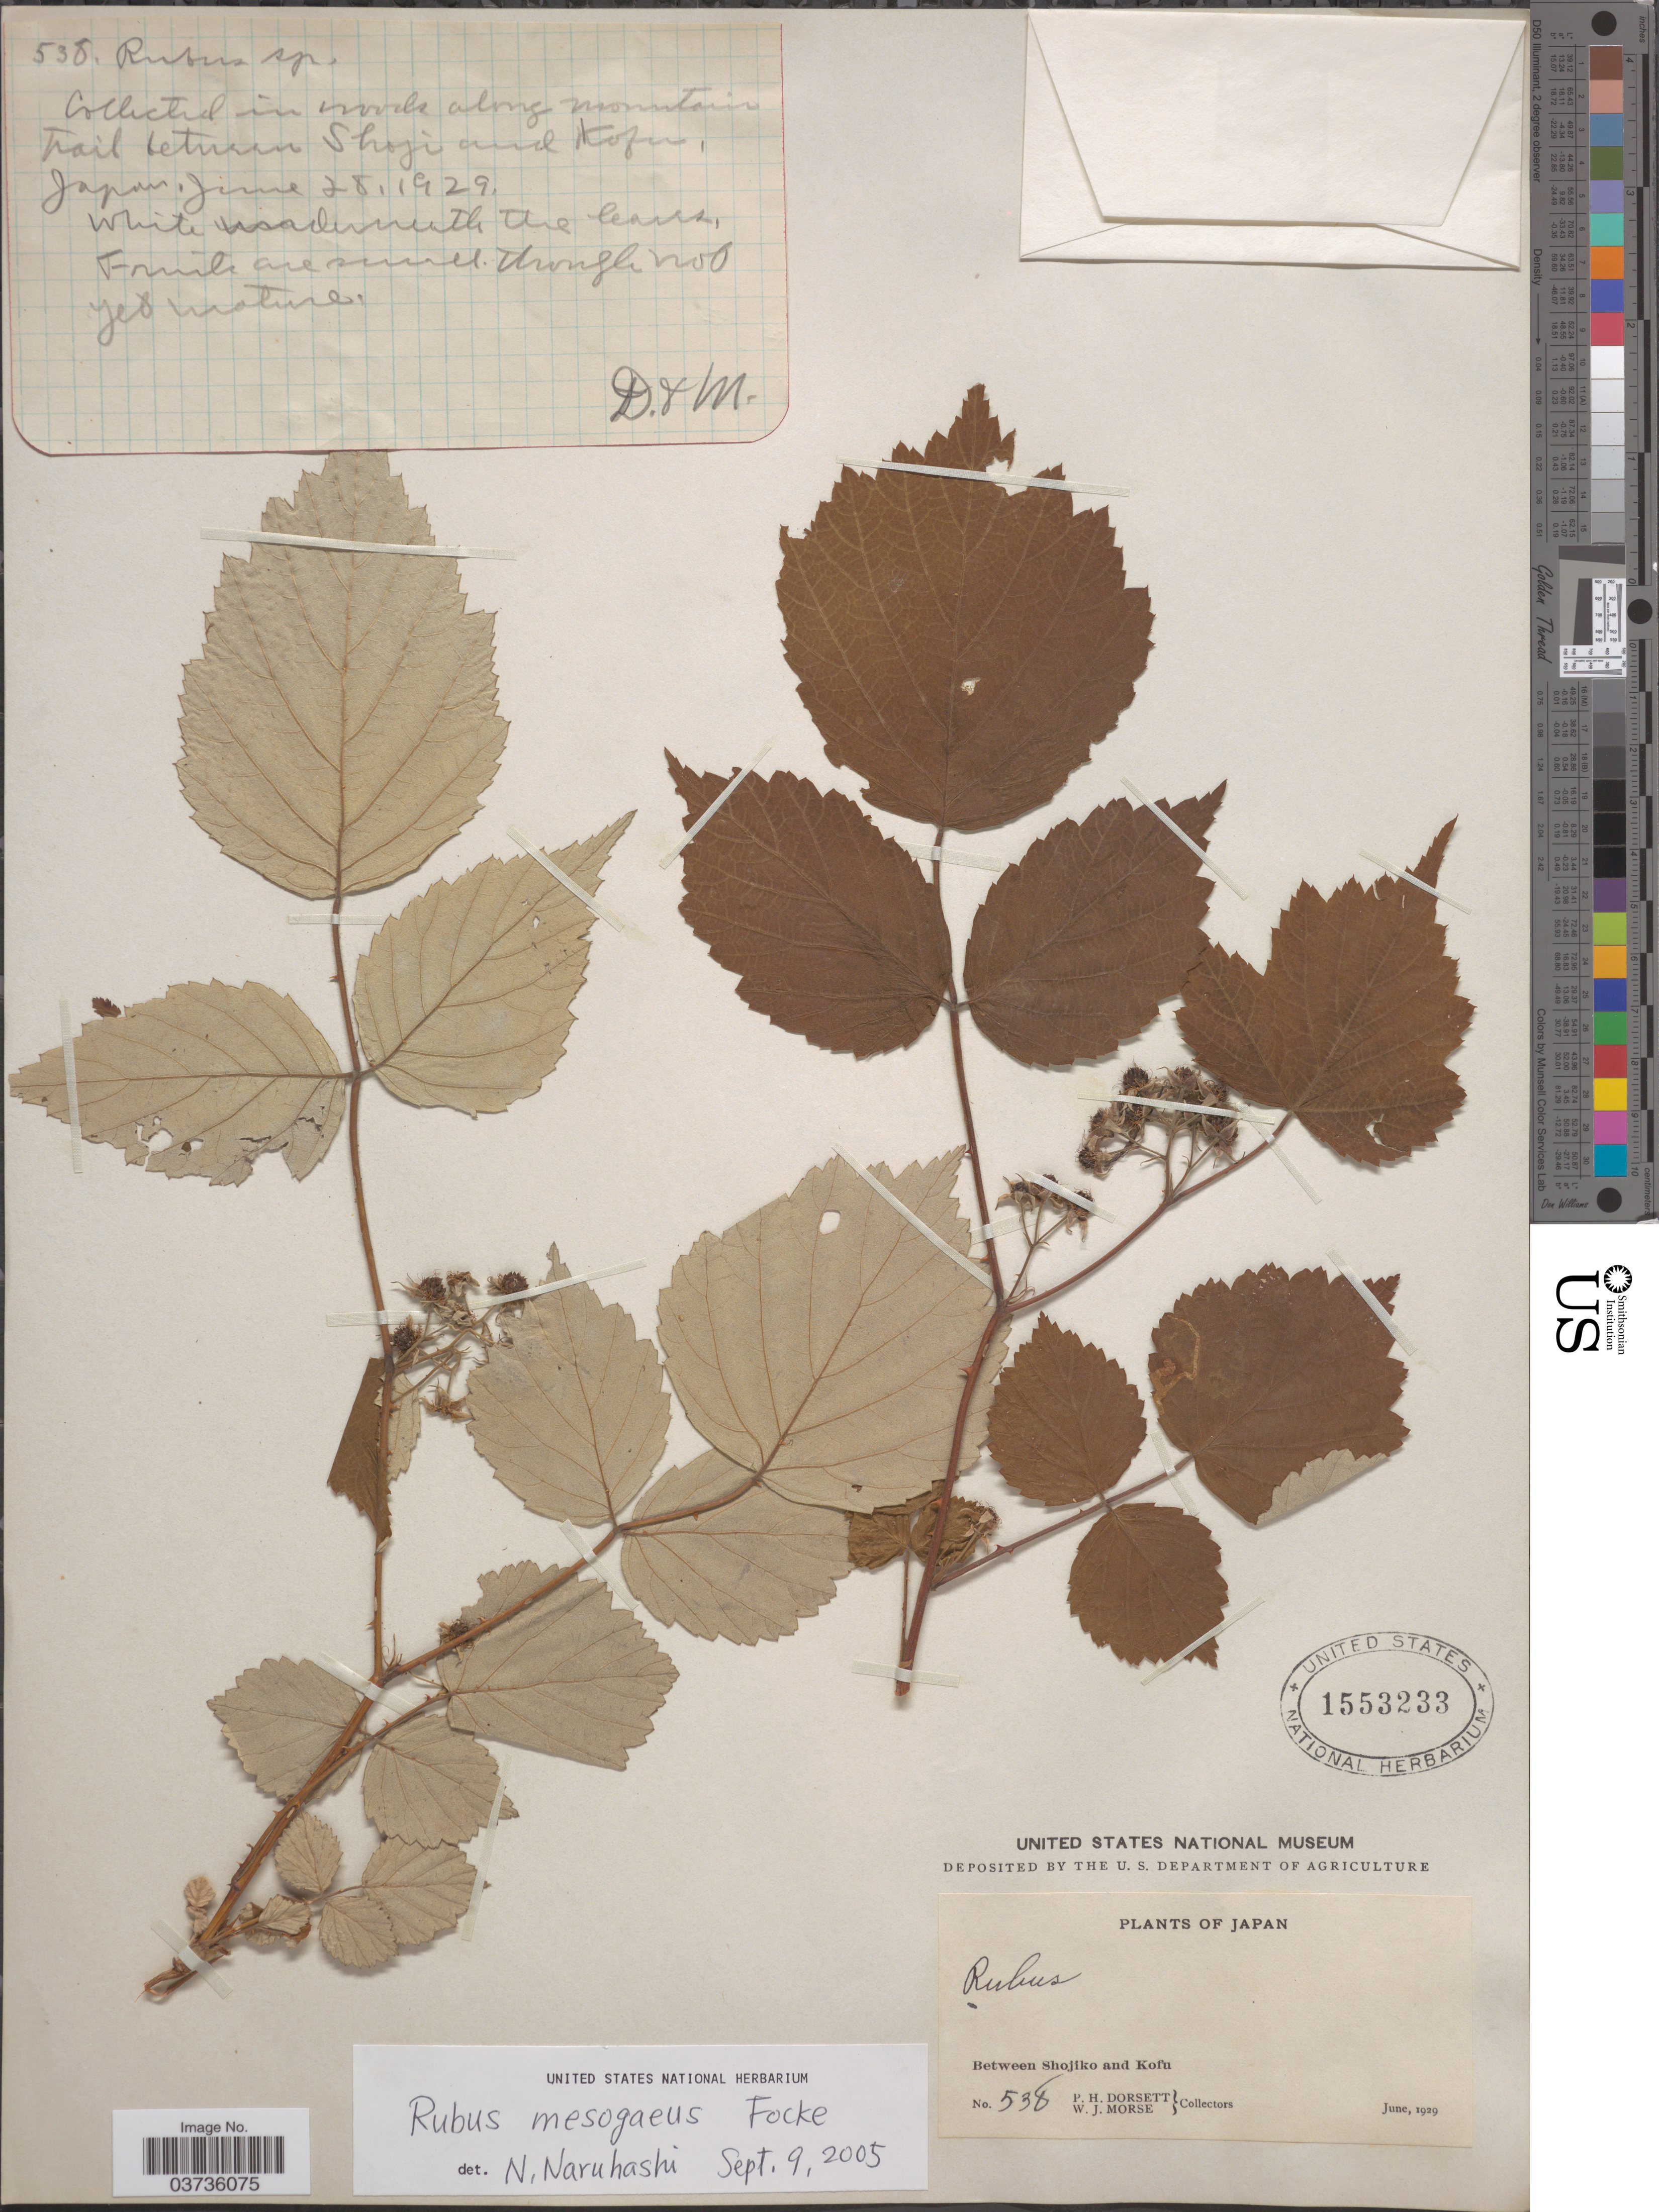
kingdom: Plantae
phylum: Tracheophyta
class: Magnoliopsida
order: Rosales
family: Rosaceae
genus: Rubus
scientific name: Rubus mesogaeus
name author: Focke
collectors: P. H. Dorsett & W. J. Morse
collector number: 538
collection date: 1929-06-28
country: Japan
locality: In woods along mountain Trail between Shoji and Kofu. Between Shojiko and Kofu.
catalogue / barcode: US 1553233